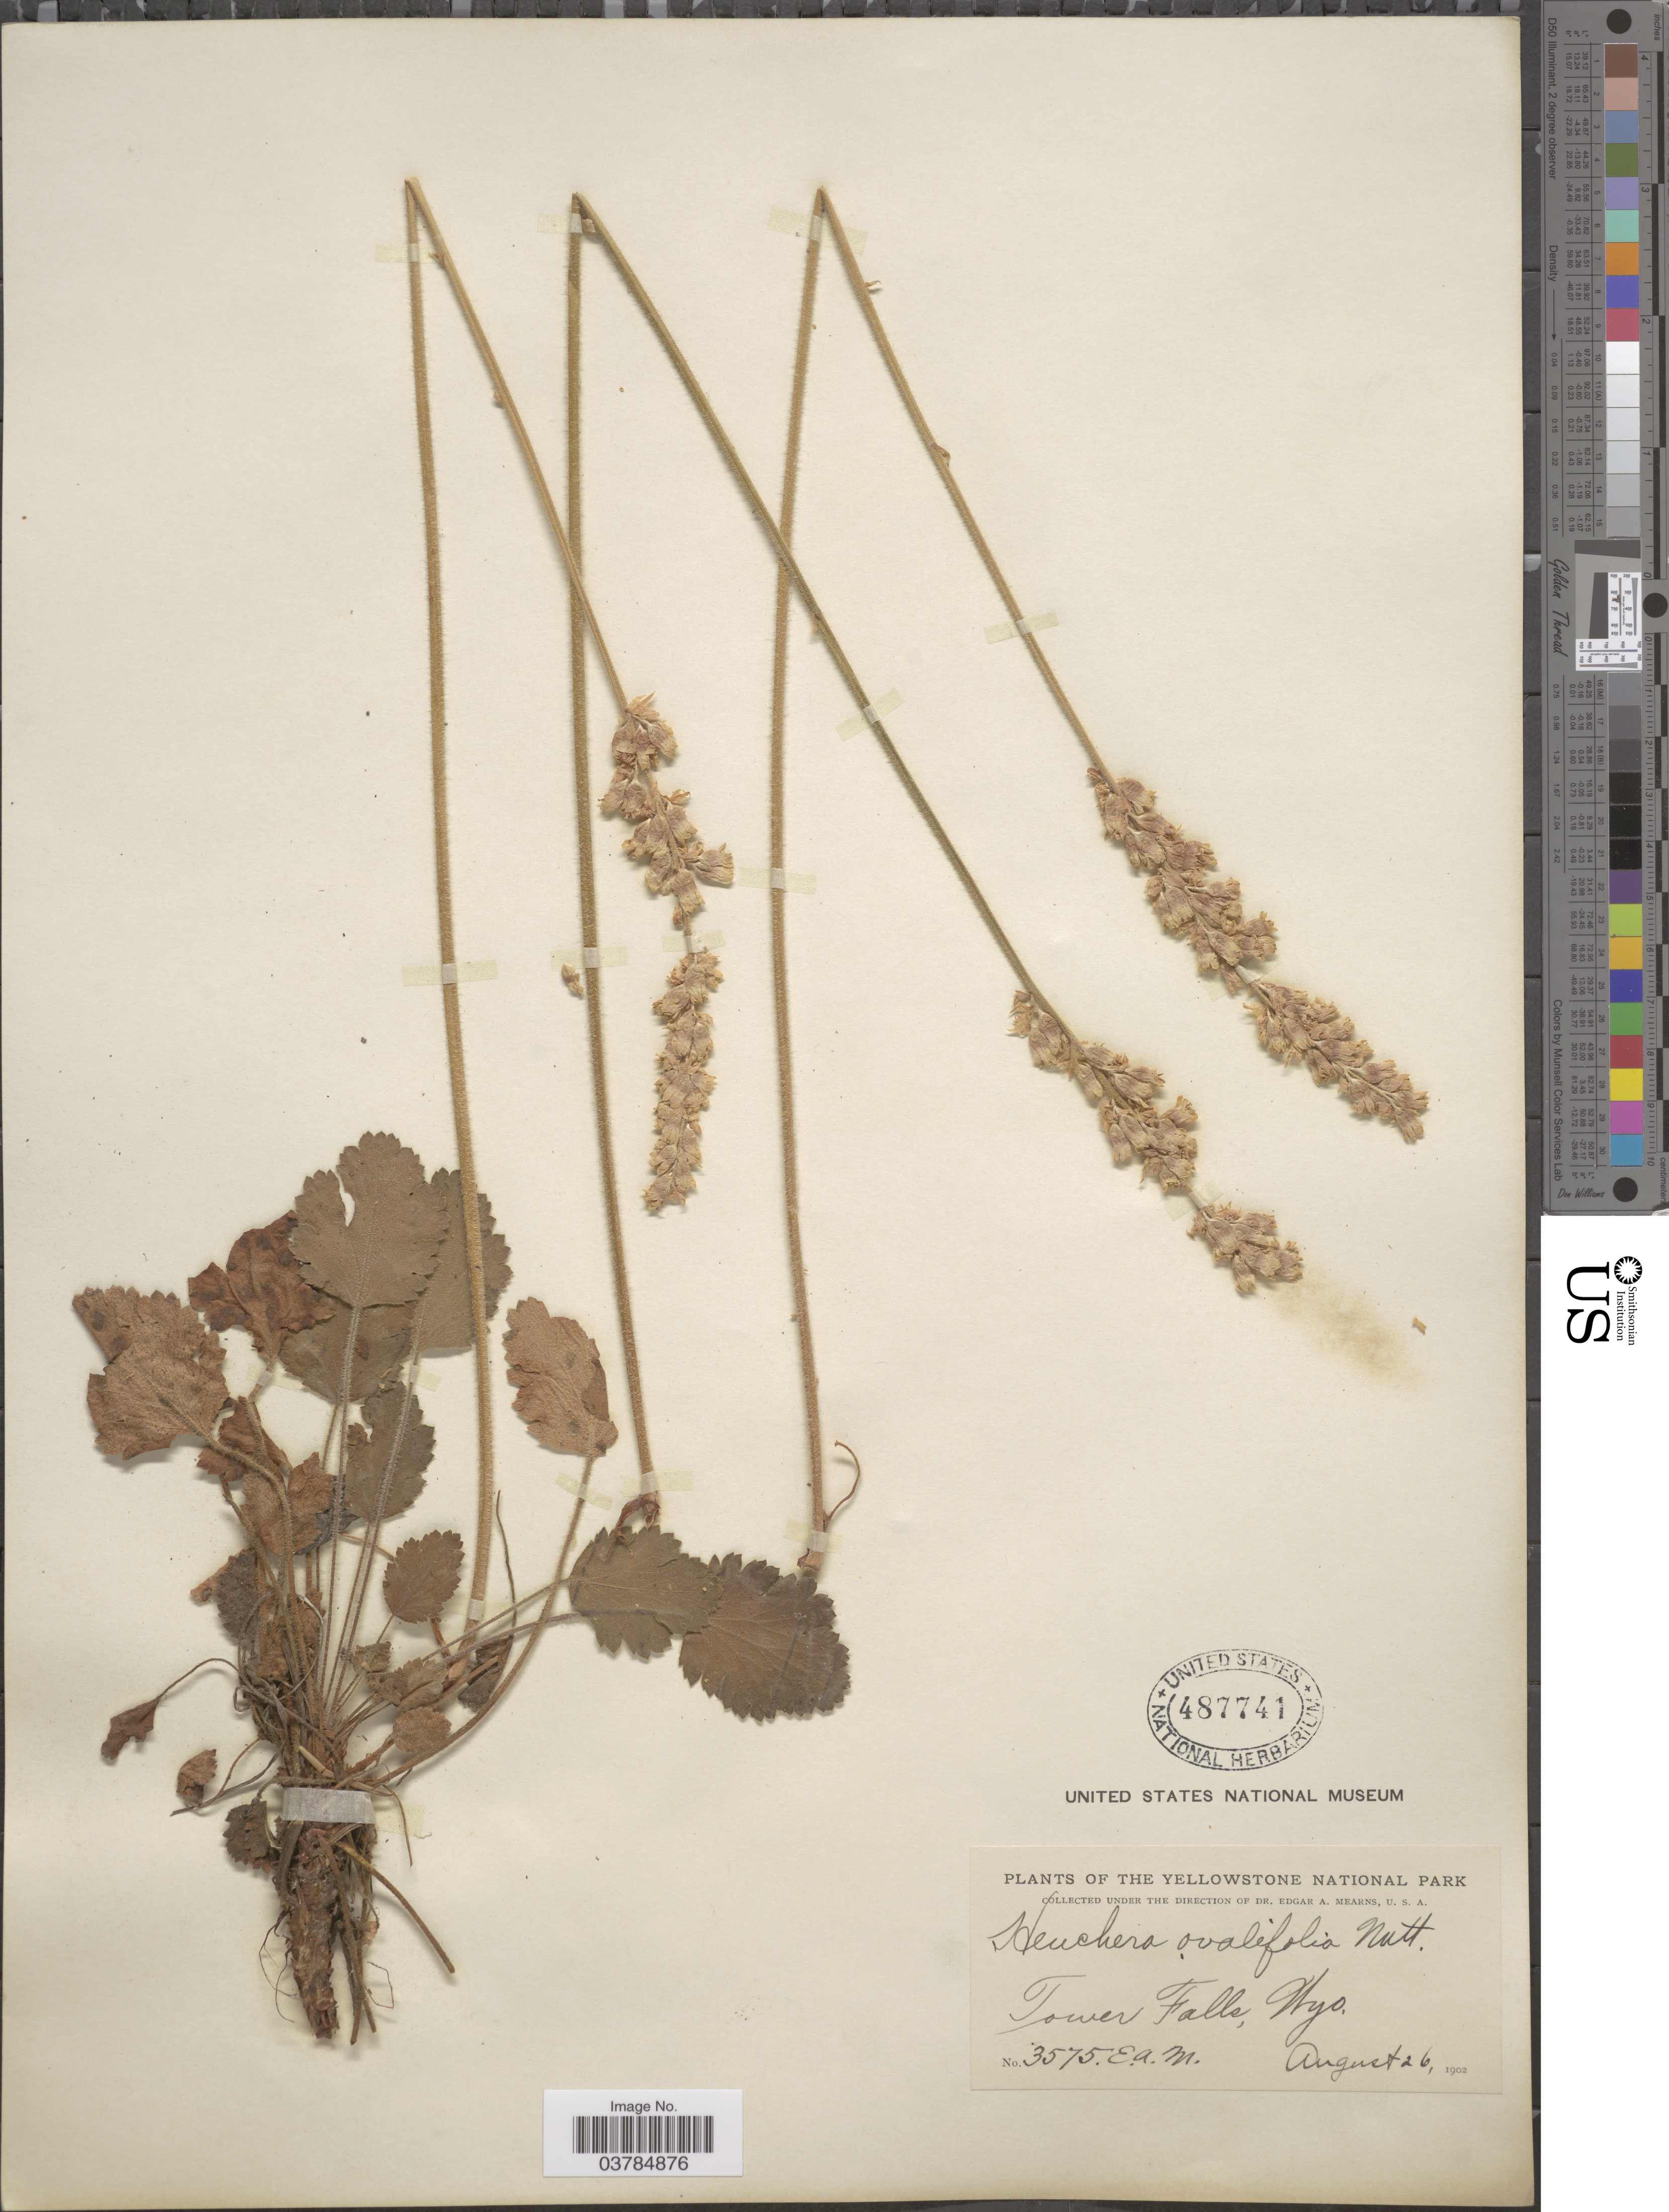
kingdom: Plantae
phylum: Tracheophyta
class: Magnoliopsida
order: Saxifragales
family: Saxifragaceae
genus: Heuchera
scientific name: Heuchera ovalifolia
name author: Torr. & A. Gray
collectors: E. A. Mearns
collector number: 3575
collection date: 1902-08-26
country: United States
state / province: Wyoming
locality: The Yellowstone National Park. Tower Falls.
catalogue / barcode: US 487741